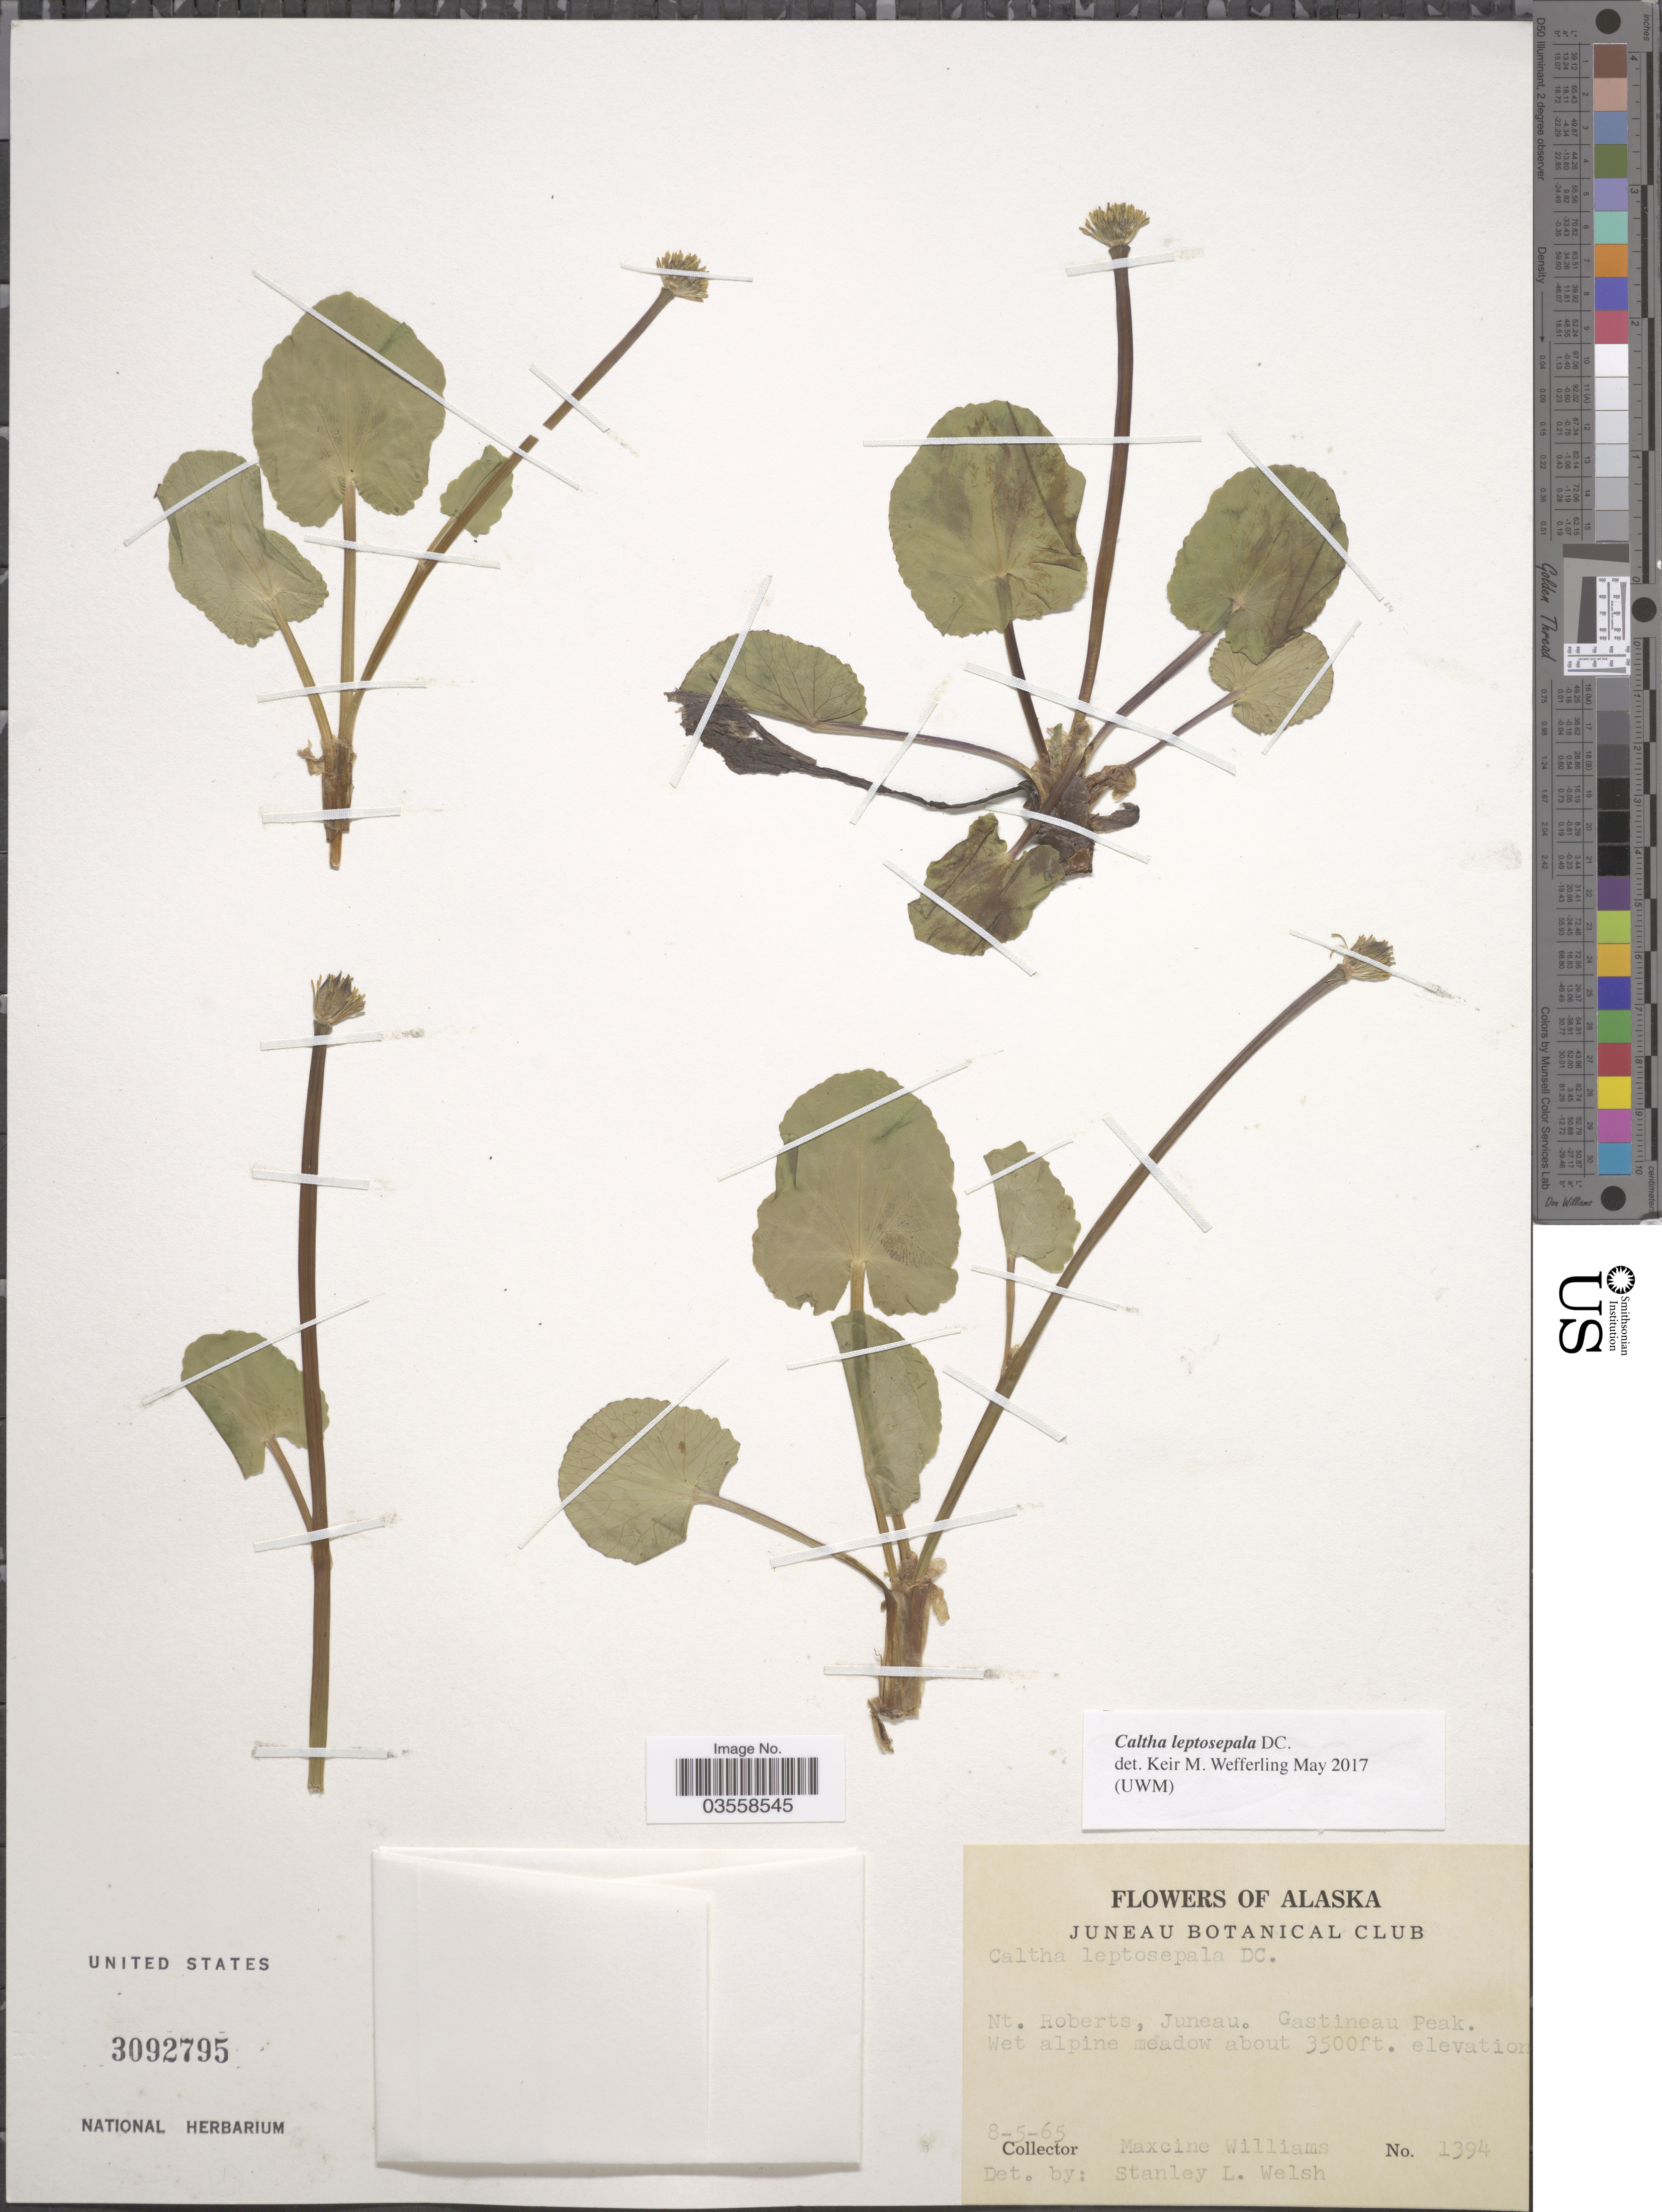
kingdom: Plantae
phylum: Tracheophyta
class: Magnoliopsida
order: Ranunculales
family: Ranunculaceae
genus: Caltha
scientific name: Caltha leptosepala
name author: DC.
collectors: M. Williams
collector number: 1394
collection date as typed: Transcribed d/m/y: 5/8/65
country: United States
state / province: Alaska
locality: Nt. Roberts, Juneau. Gastineau Peak.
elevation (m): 1067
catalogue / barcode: US 3092795